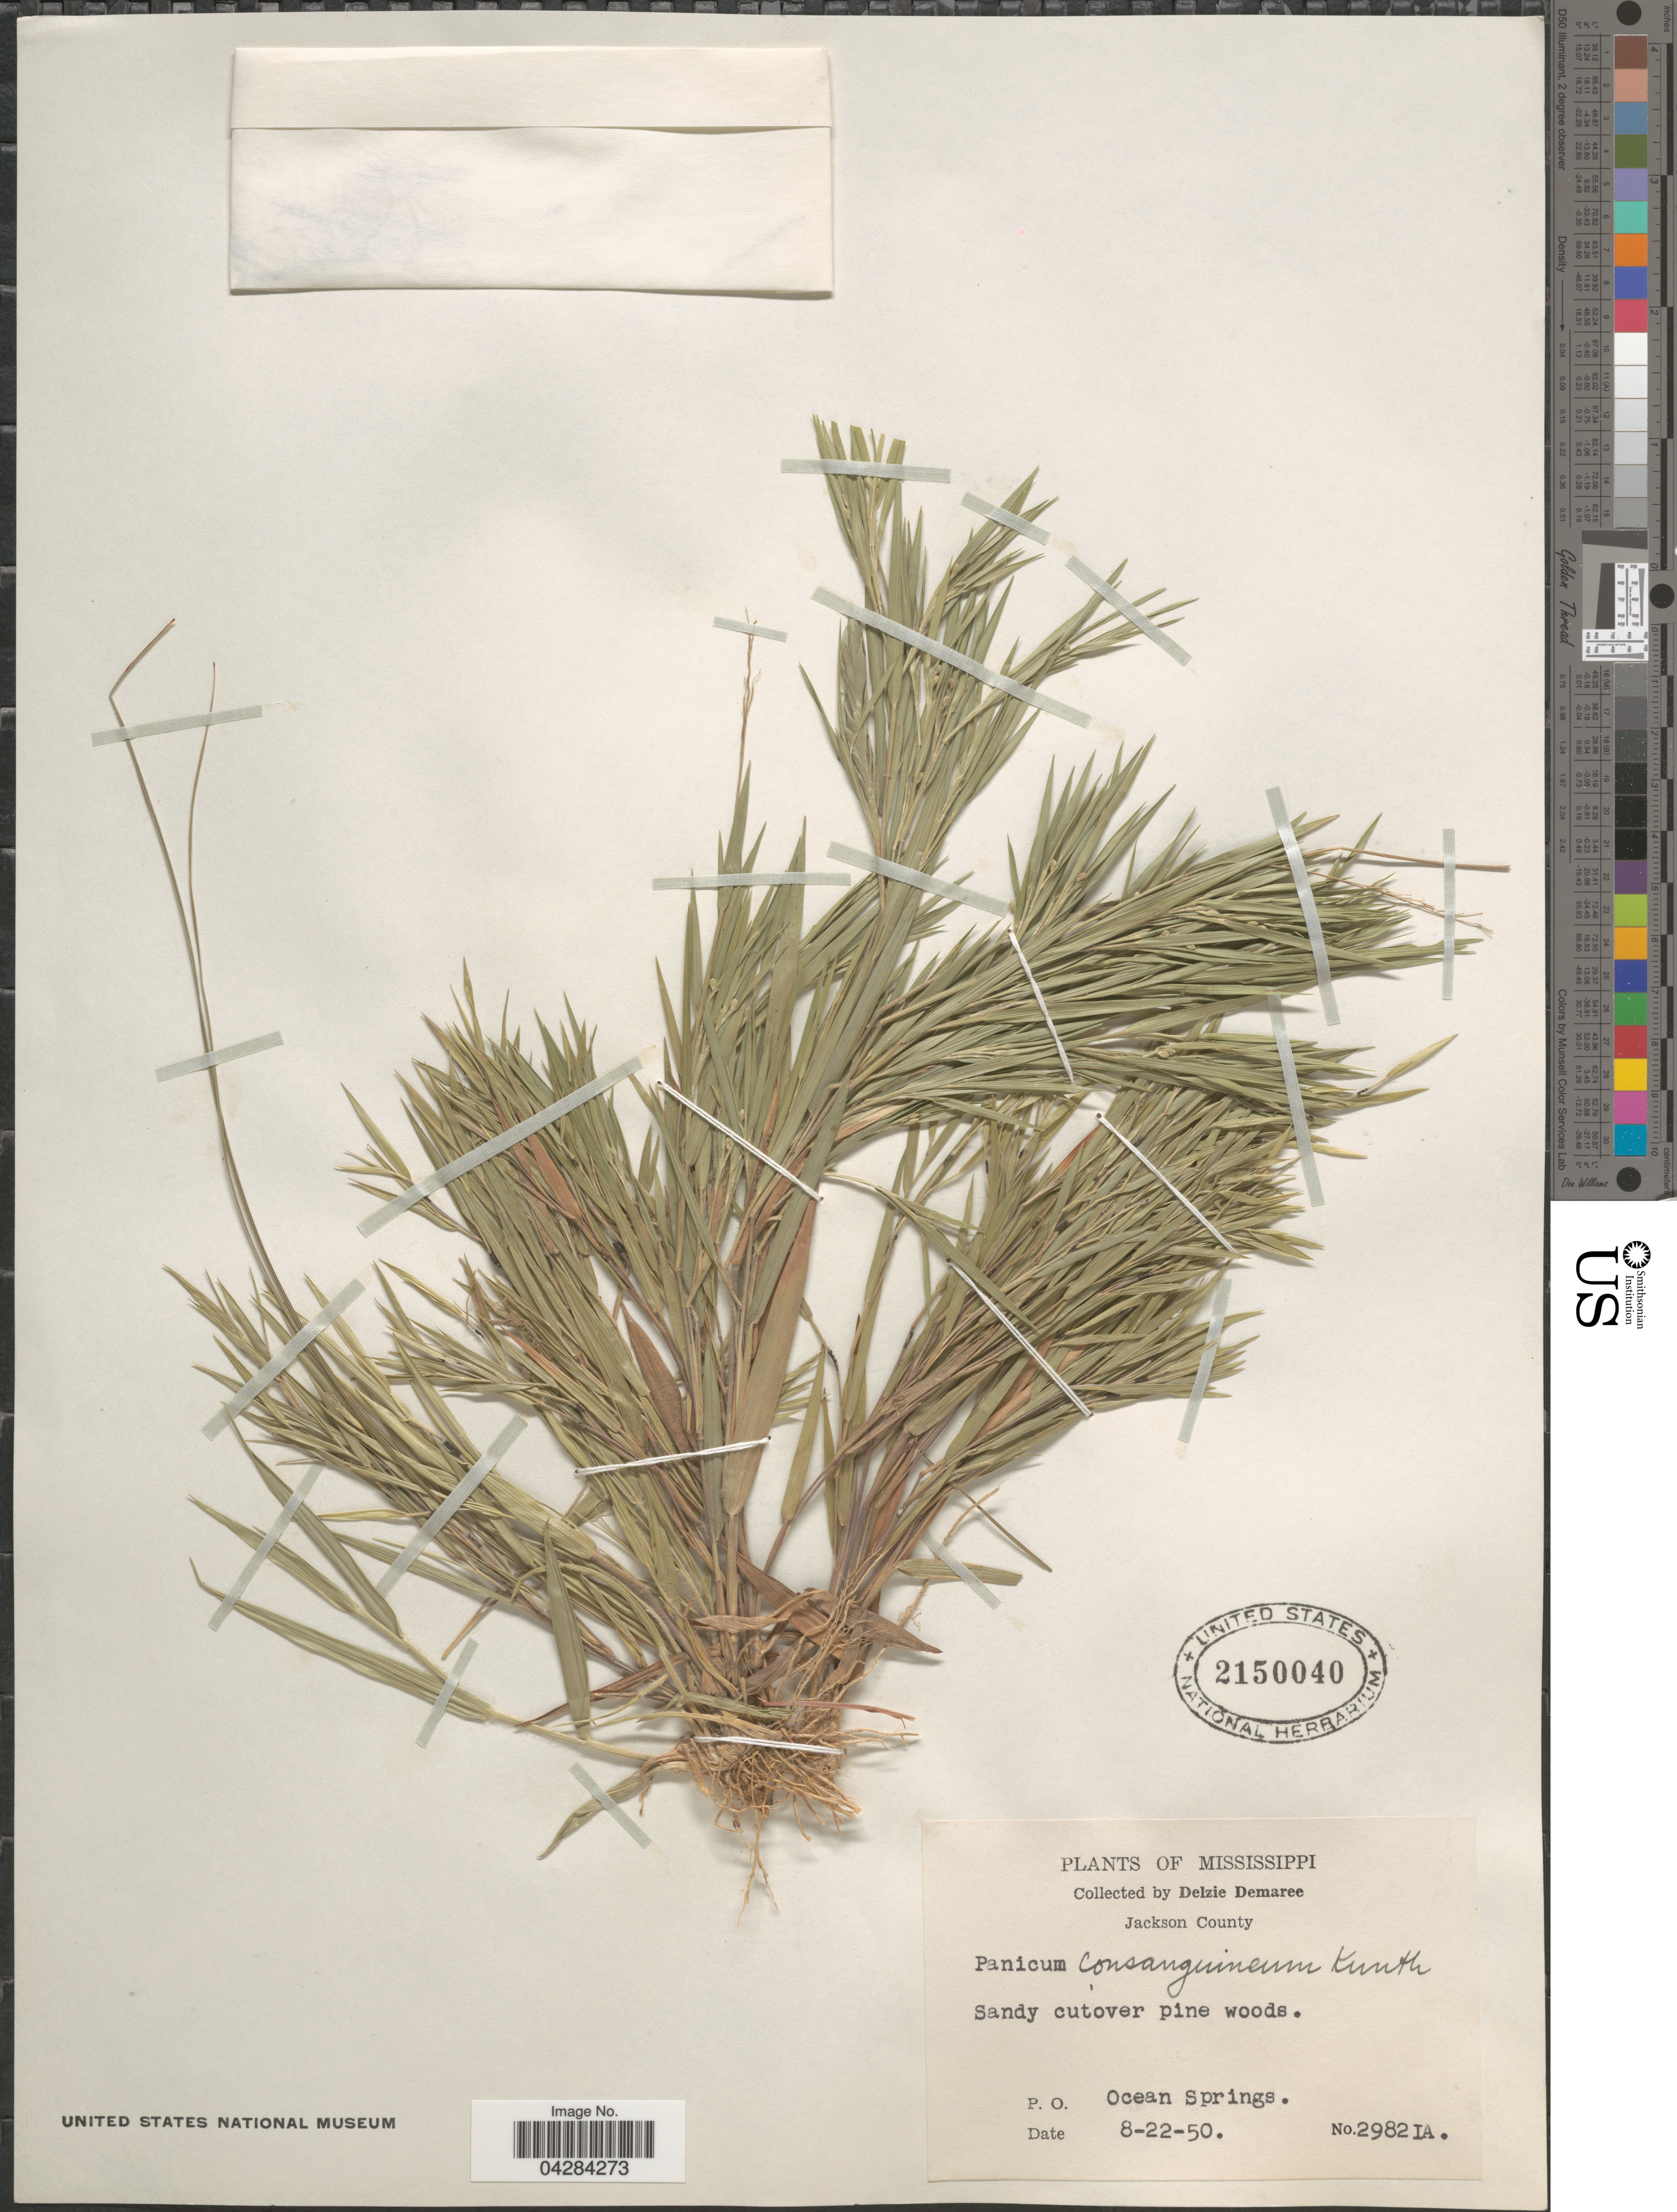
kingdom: Plantae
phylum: Tracheophyta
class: Liliopsida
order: Poales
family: Poaceae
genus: Dichanthelium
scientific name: Dichanthelium oligosanthes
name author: (Schult.) Gould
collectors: D. Demaree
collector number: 29821A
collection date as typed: Transcribed d/m/y: 22/8/50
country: United States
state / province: Mississippi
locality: Jackson County. Sandy cutover pine woods. P.O. Ocean Springs.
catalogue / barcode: US 2150040